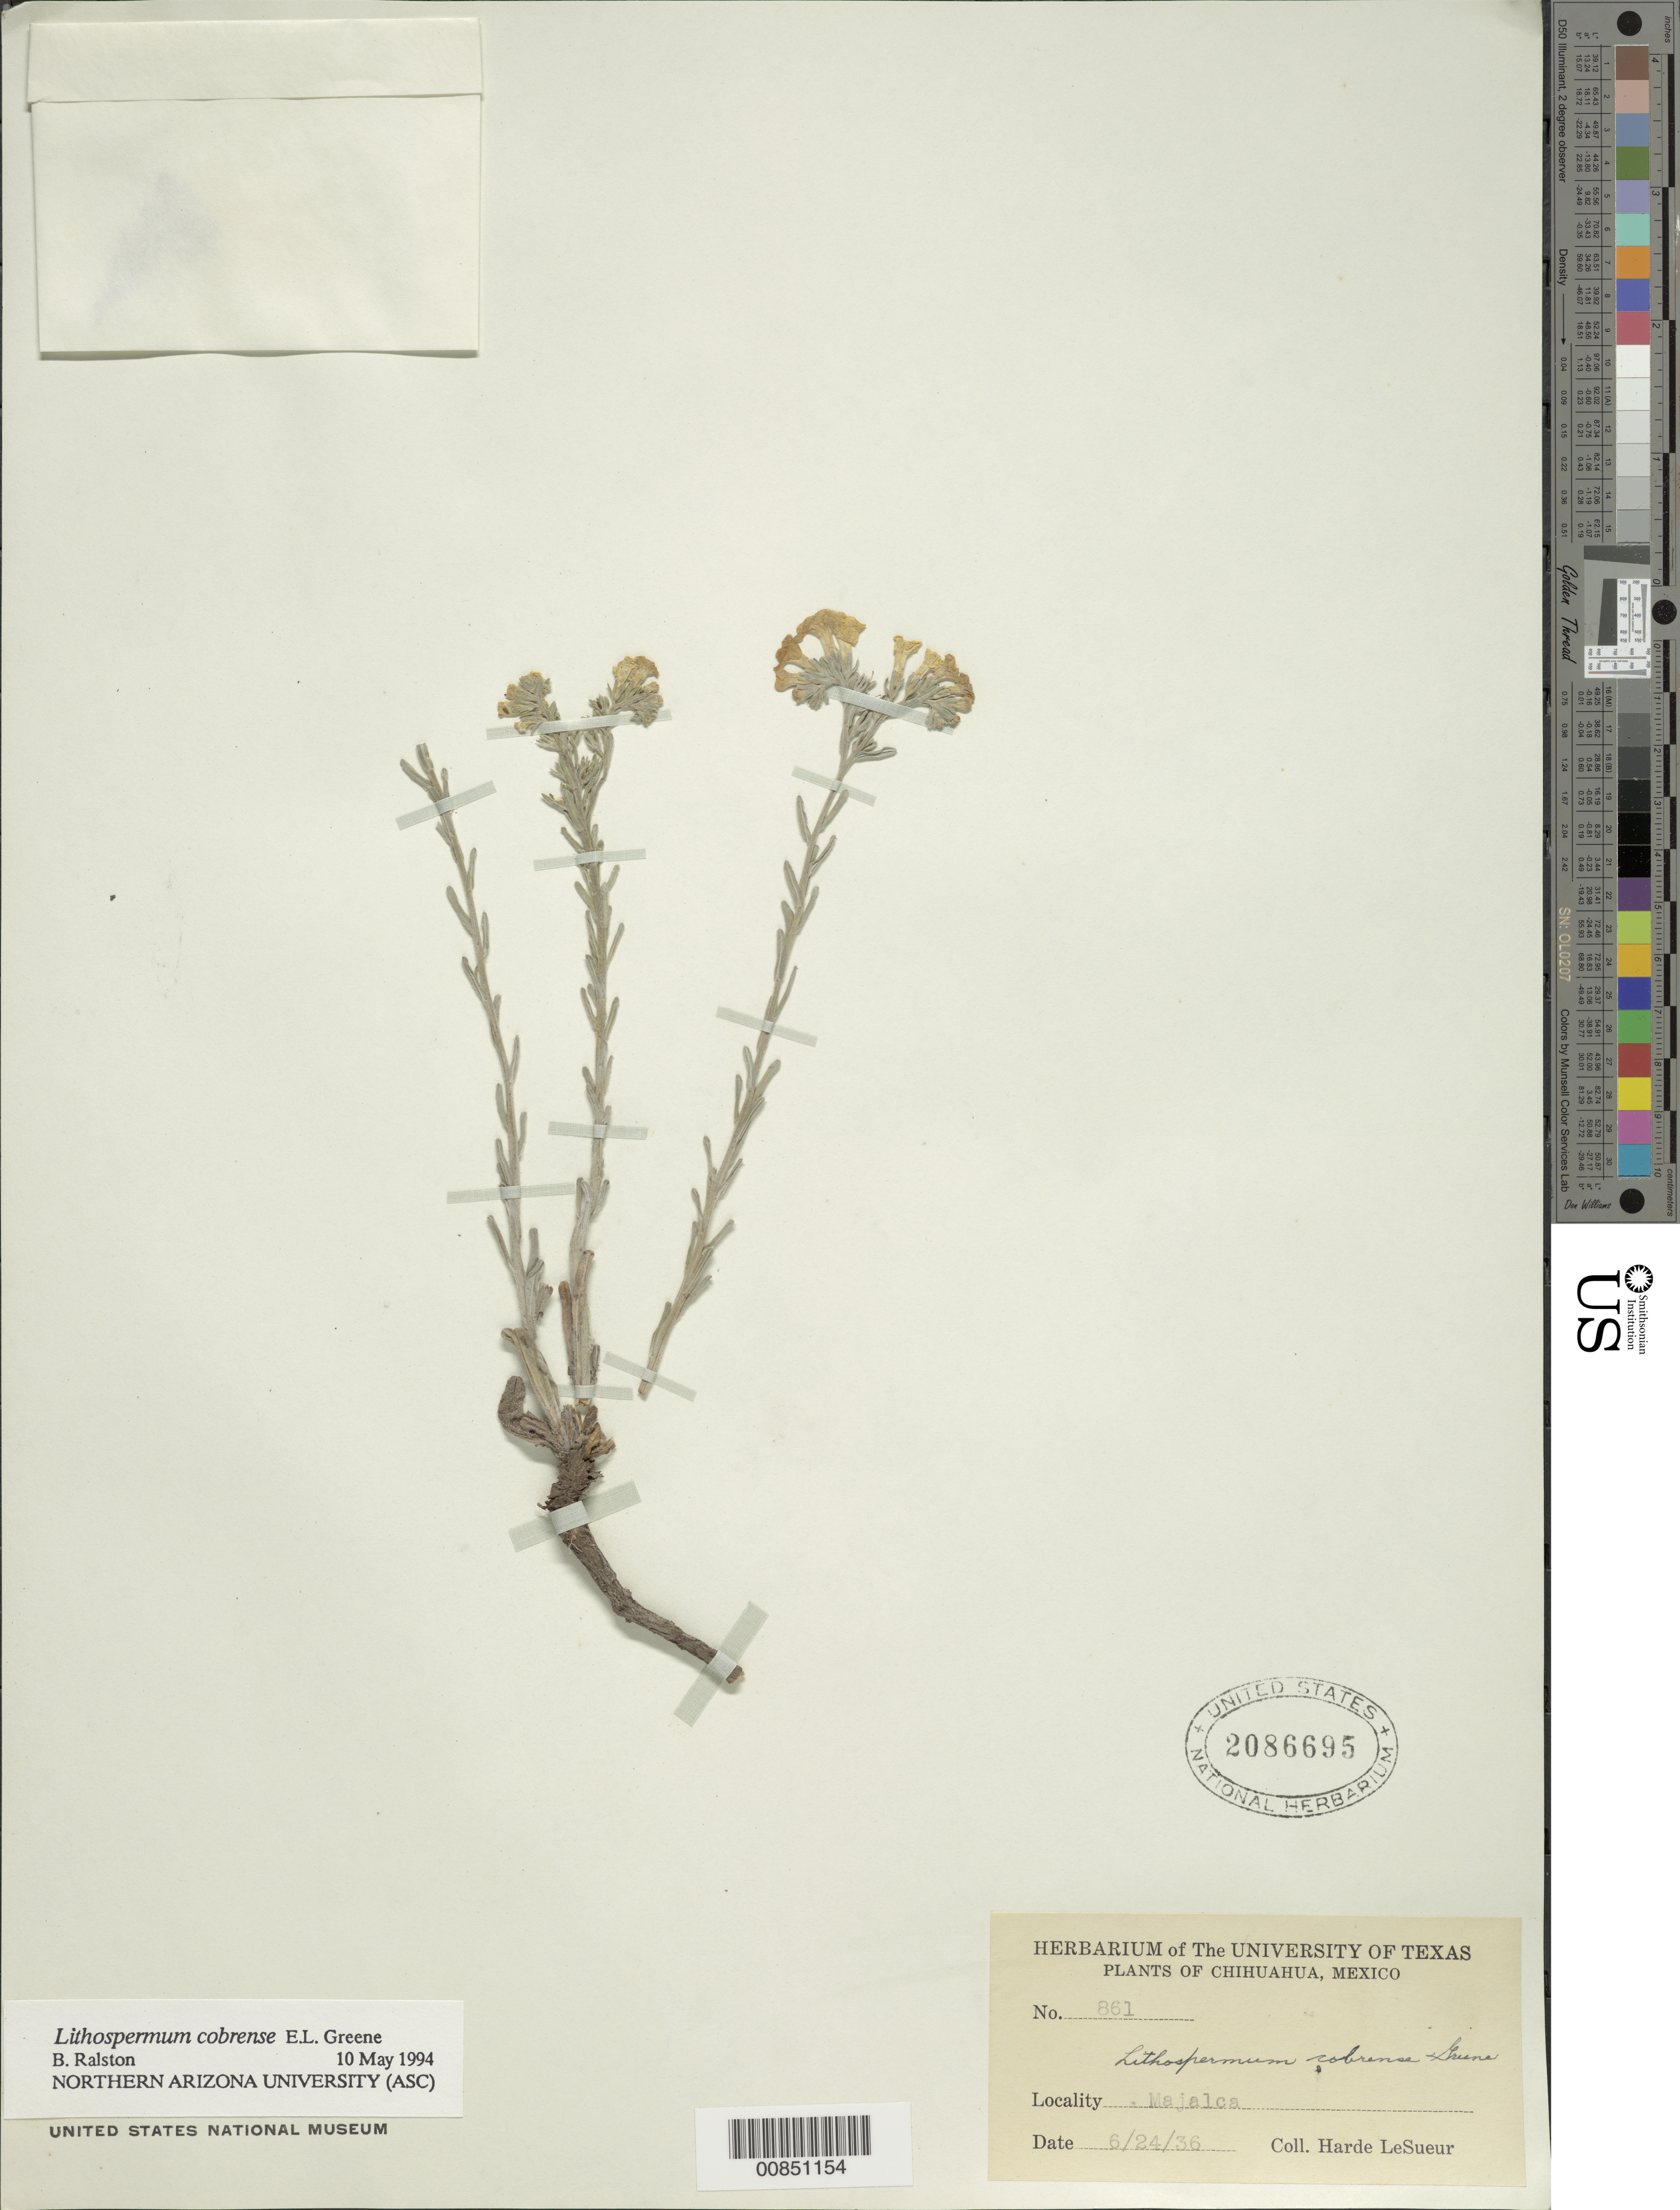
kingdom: Plantae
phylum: Tracheophyta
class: Magnoliopsida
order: Boraginales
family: Boraginaceae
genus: Lithospermum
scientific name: Lithospermum cobrense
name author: Greene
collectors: D. H. LeSueur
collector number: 861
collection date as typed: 24 Jun 1936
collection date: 1936-06-24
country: Mexico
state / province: Chihuahua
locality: Majalca, Chihuahua.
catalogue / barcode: US 2086695